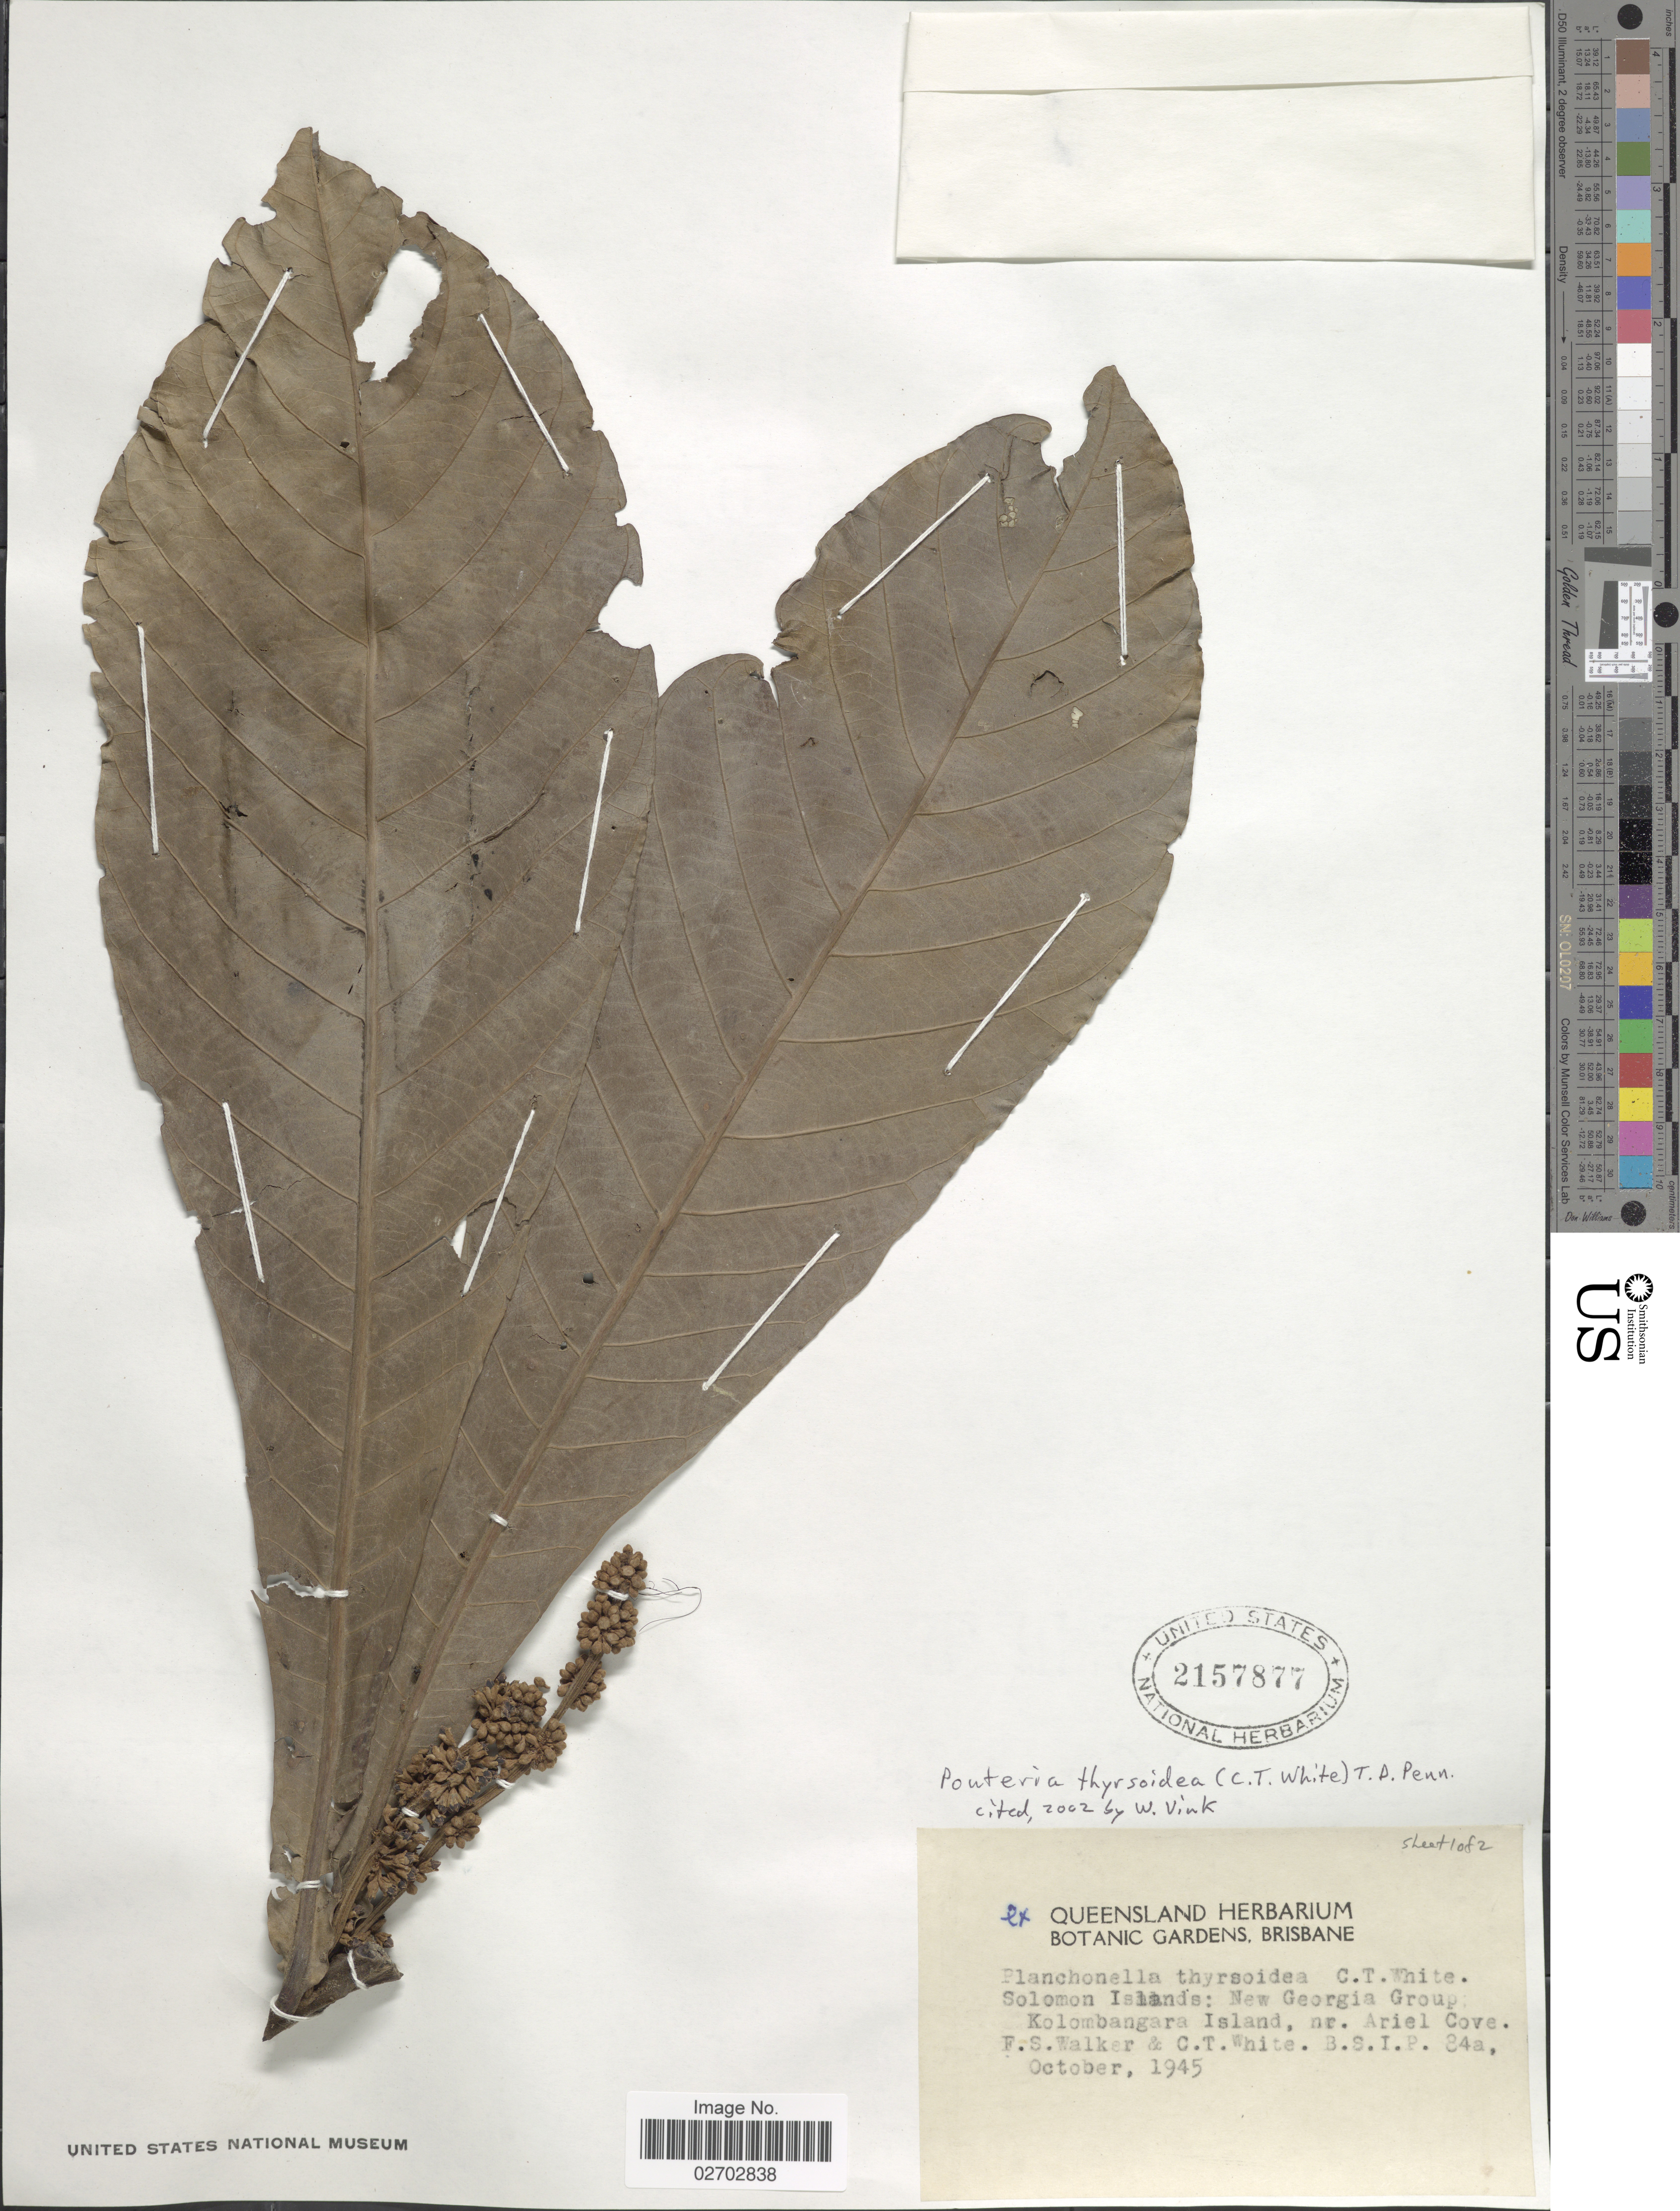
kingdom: Plantae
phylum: Tracheophyta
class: Magnoliopsida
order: Ericales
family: Sapotaceae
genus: Pouteria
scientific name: Pouteria thyrsoidea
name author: (C.T. White) T.D. Penn.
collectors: F. Walker & C. T. White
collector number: B.S.I.P. 84a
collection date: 1945-10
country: Solomon Islands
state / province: Solomon Islands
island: Kolombangara [Nduke]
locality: New Georgia Group. Kolombangara Island, nr. Ariel Cove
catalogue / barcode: US 2157877